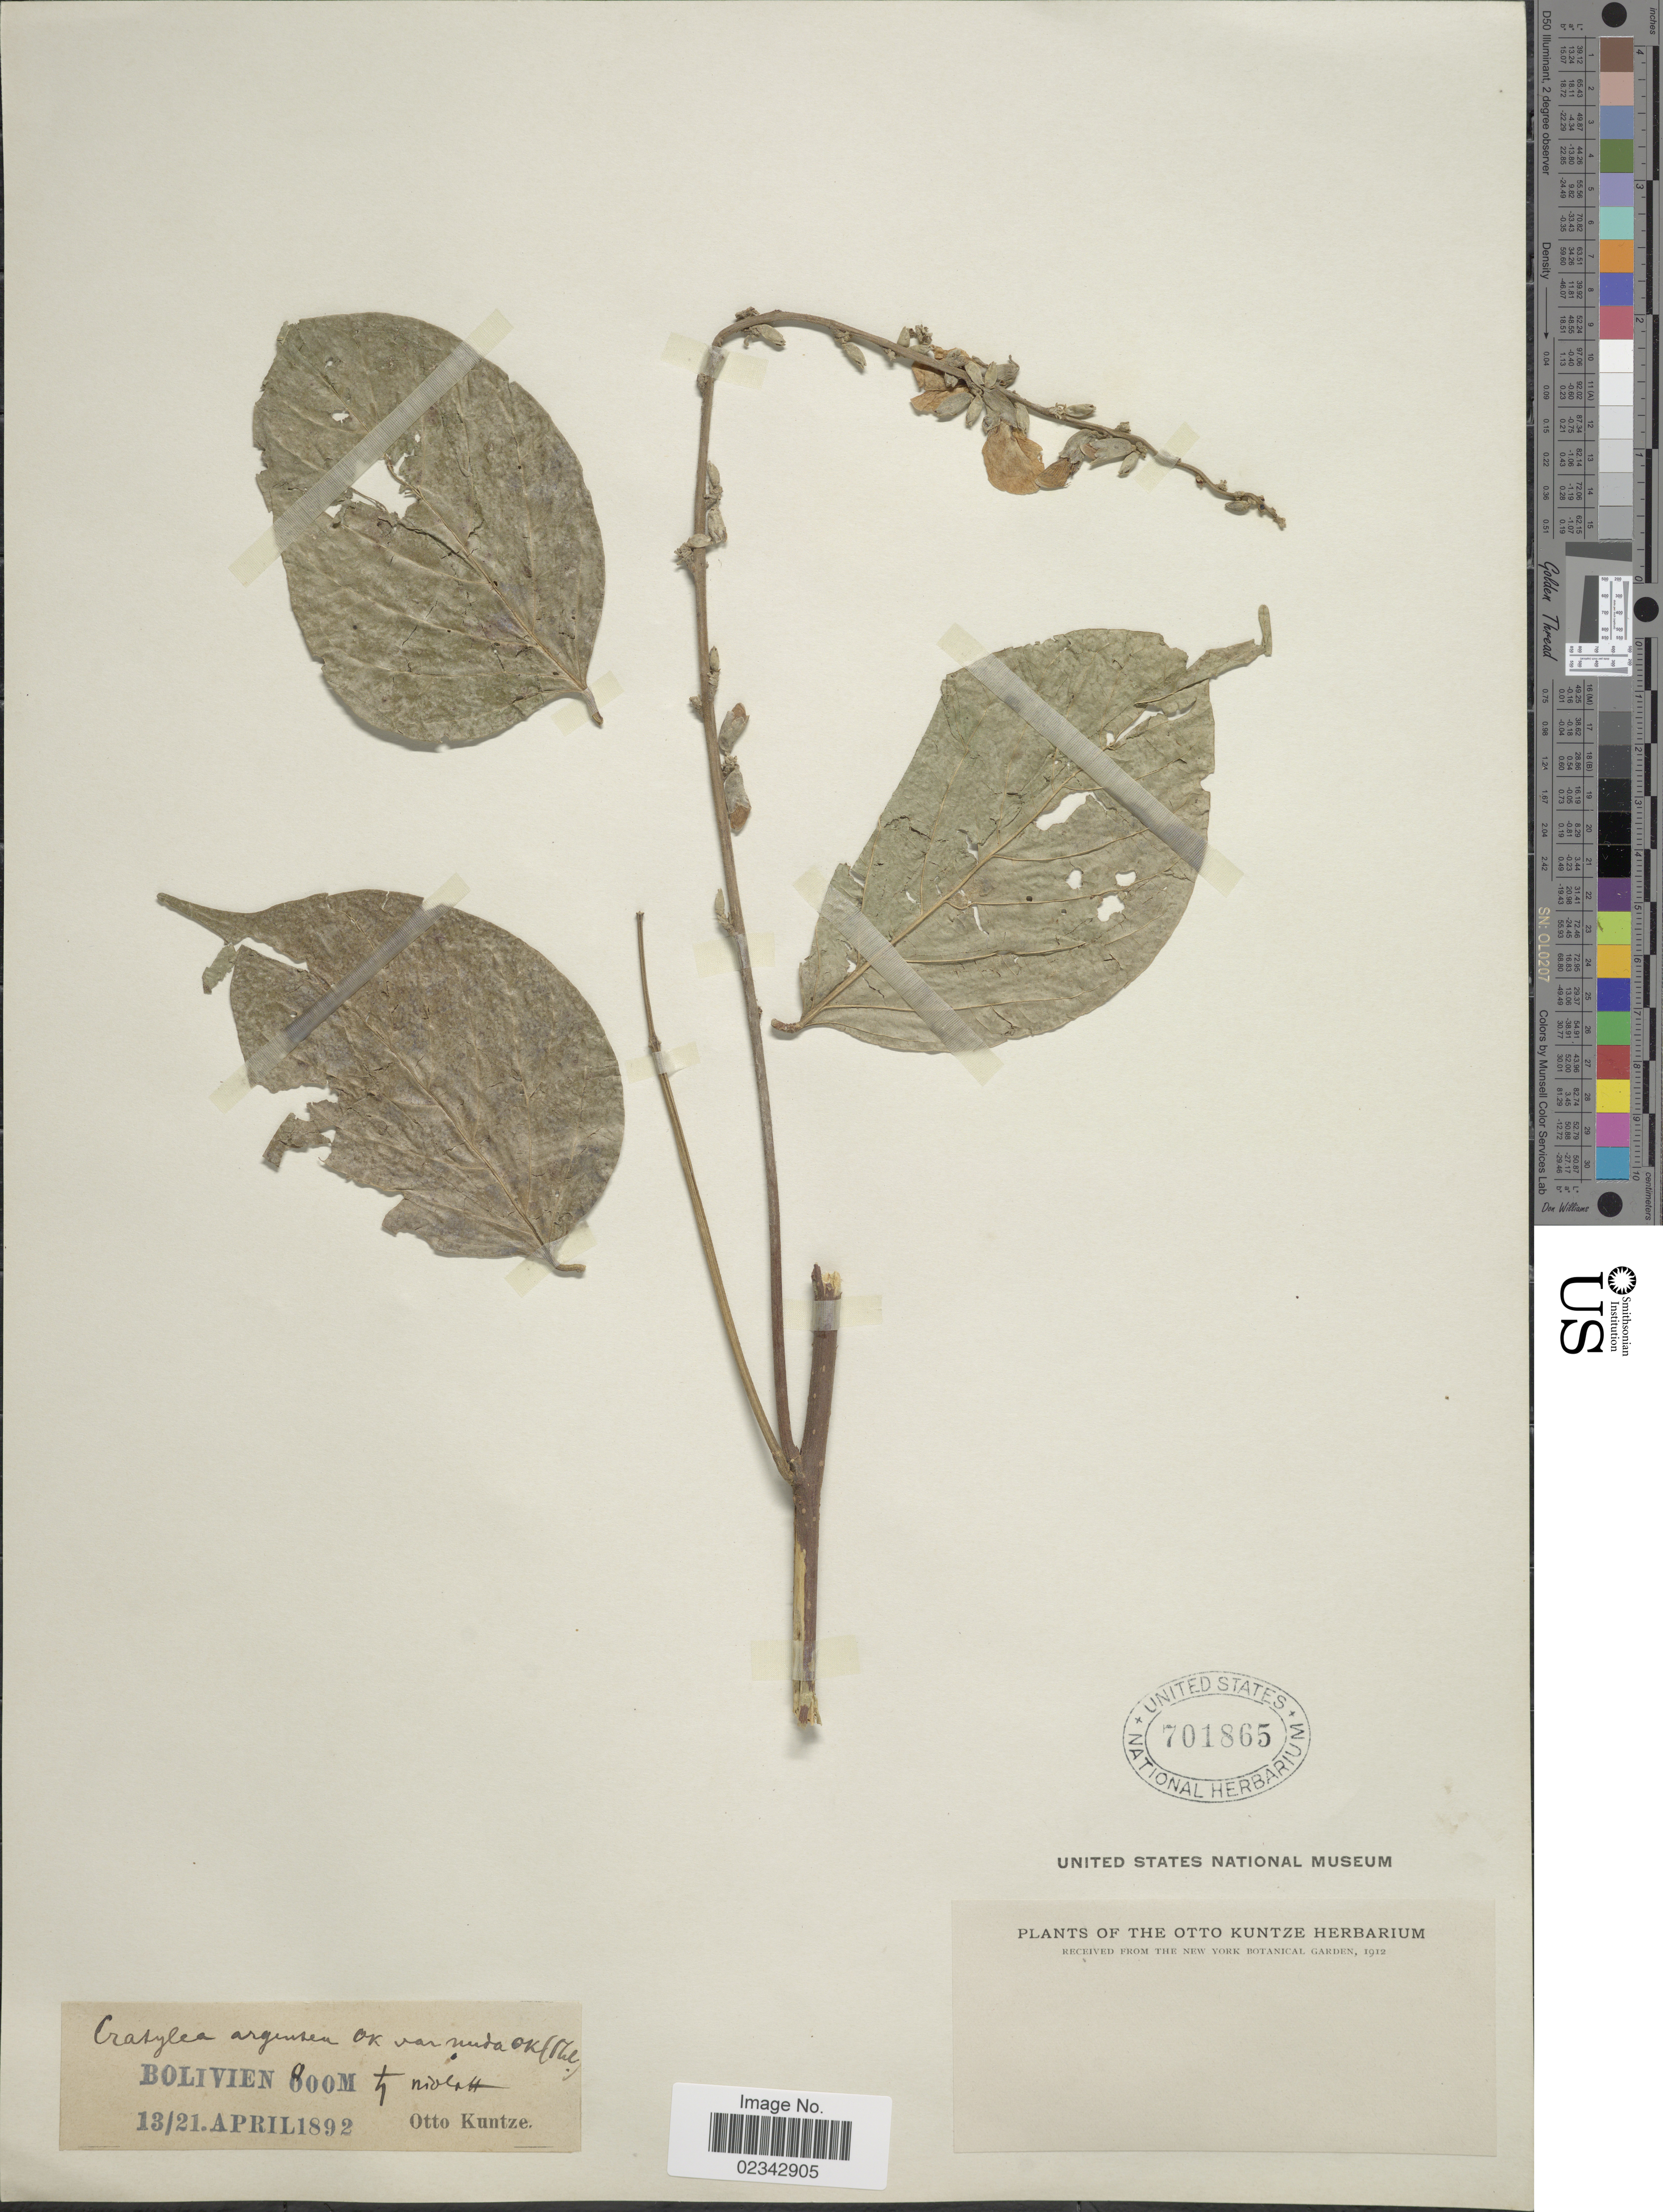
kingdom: Plantae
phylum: Tracheophyta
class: Magnoliopsida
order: Fabales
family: Fabaceae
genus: Cratylia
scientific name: Cratylia argentea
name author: (Desv.) Kuntze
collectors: C.E.O. Kuntze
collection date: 1892-04-13/1892-04-21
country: Bolivia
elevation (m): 800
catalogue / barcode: US 701865